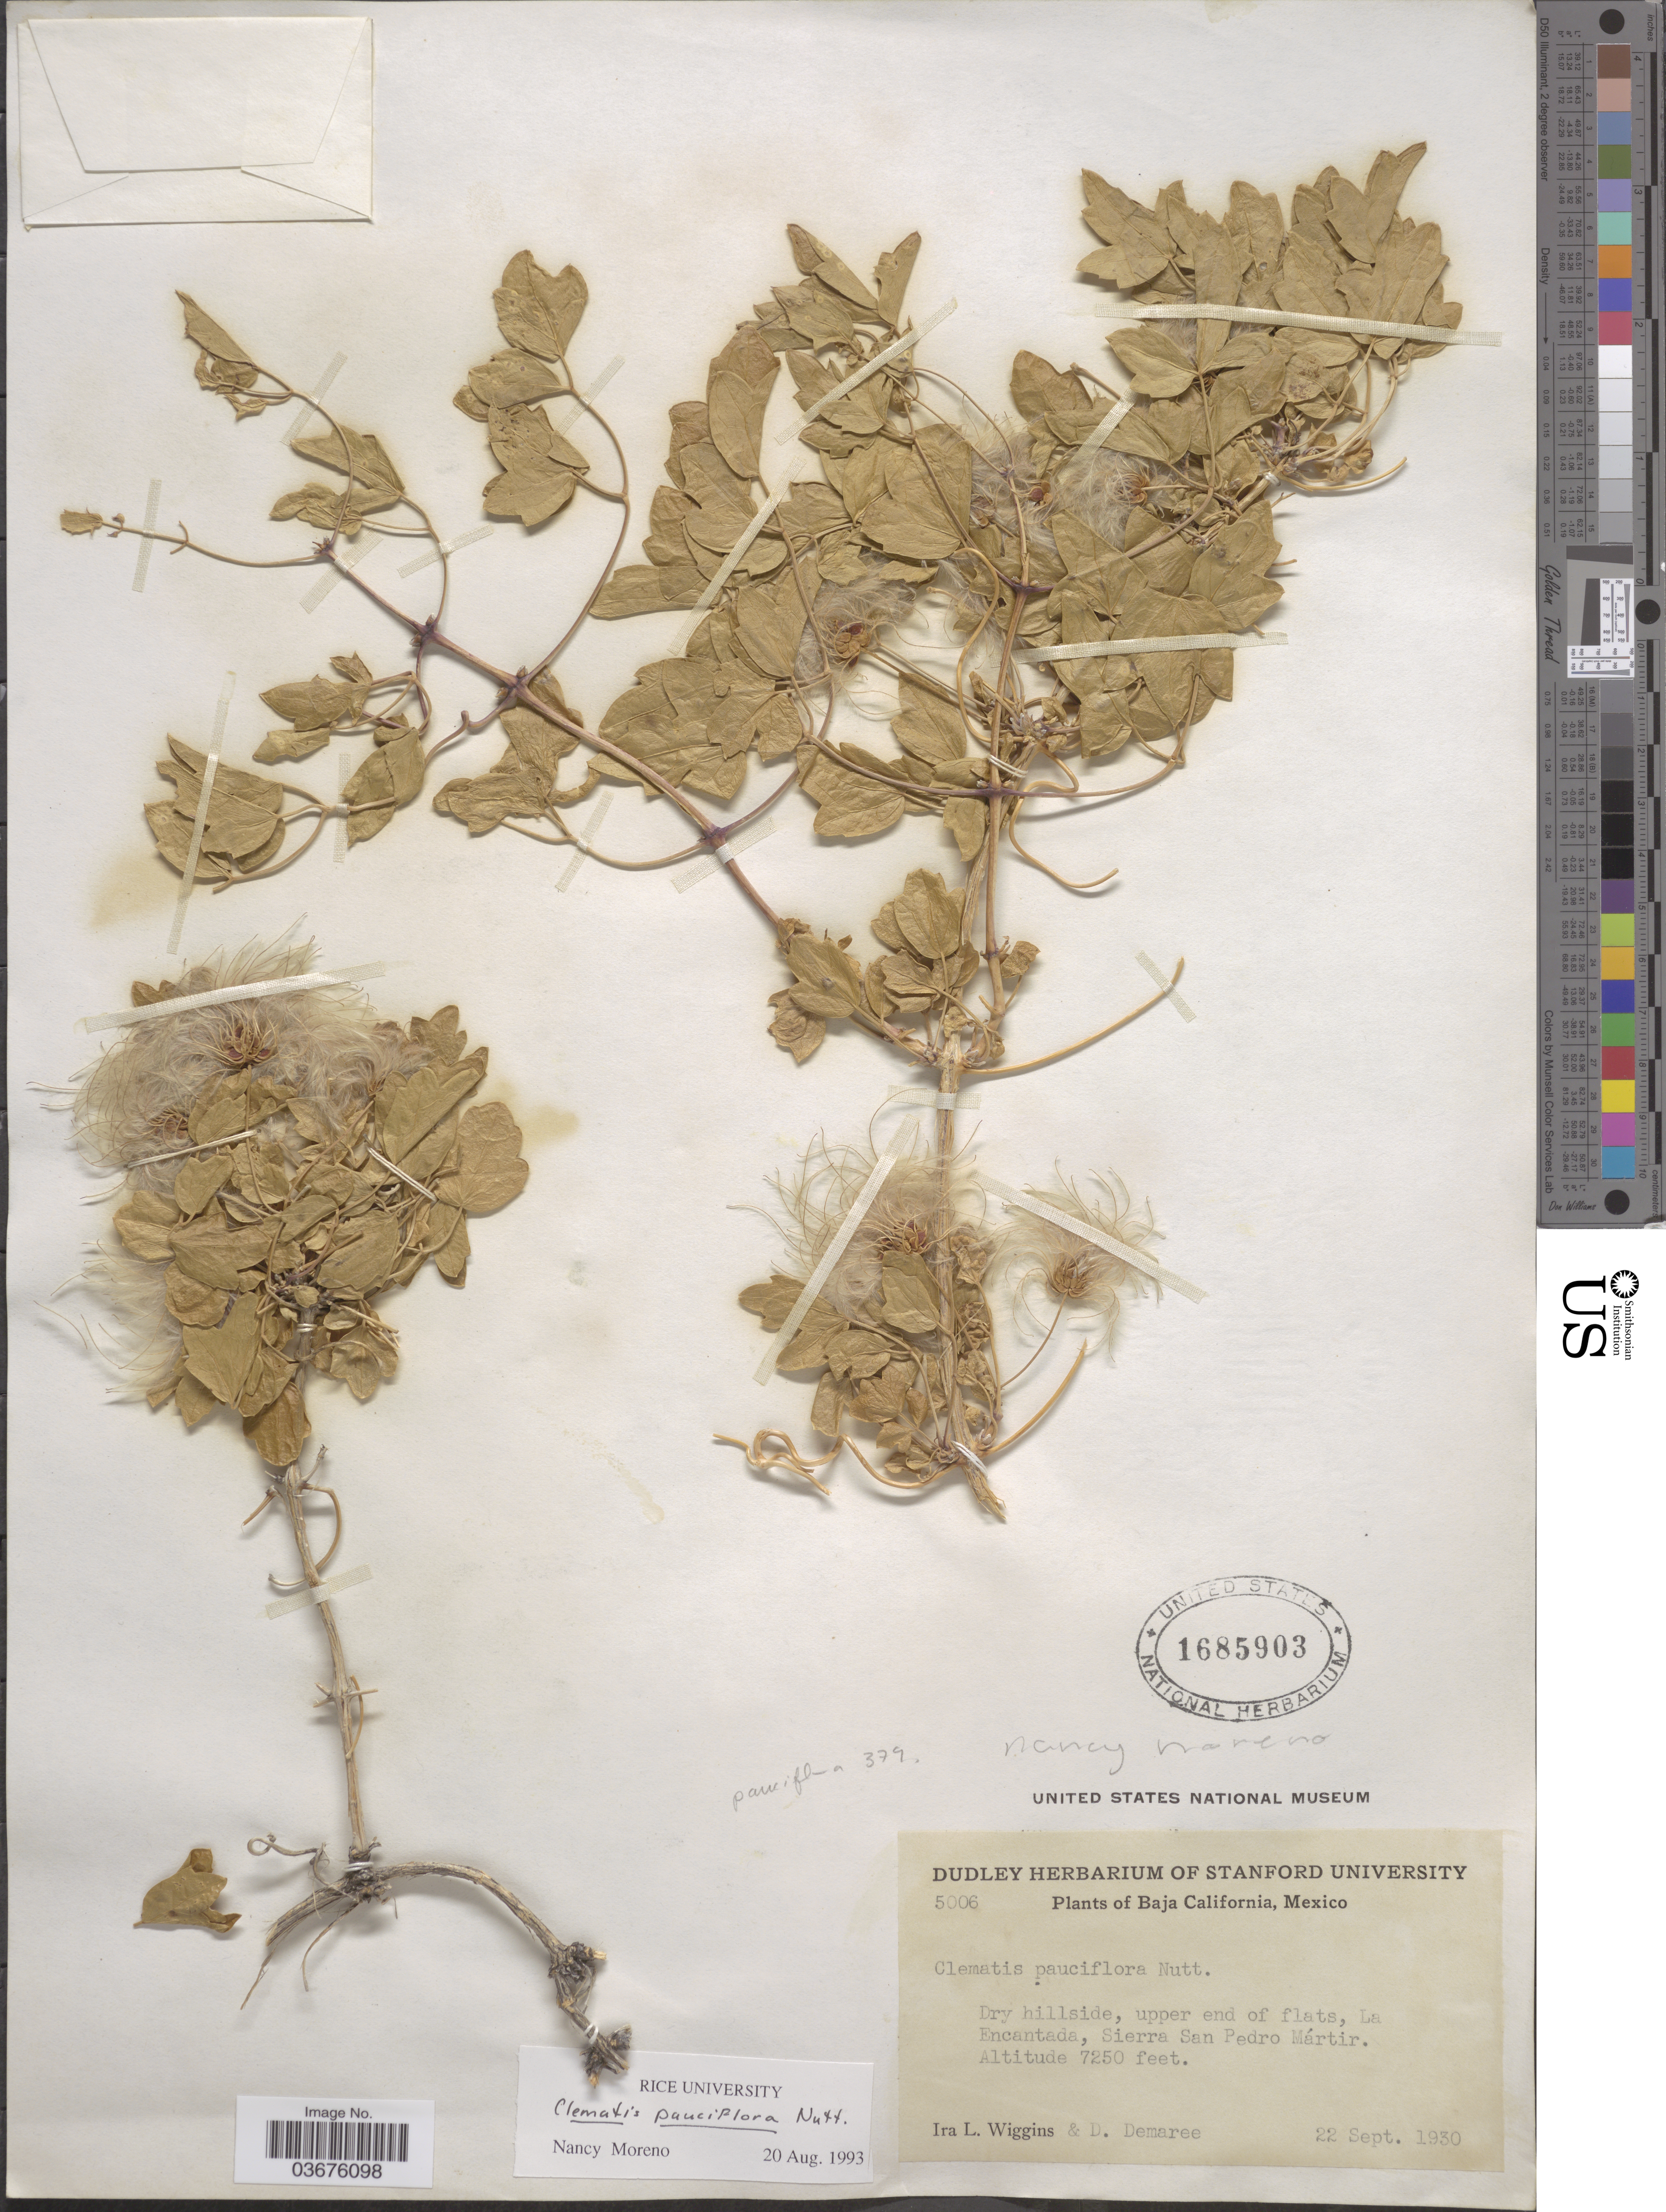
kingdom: Plantae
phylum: Tracheophyta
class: Magnoliopsida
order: Ranunculales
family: Ranunculaceae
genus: Clematis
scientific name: Clematis pauciflora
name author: Nutt. ex Torr. & A. Gray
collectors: I. L. Wiggins & D. Demaree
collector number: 5006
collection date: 1930-09-22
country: Mexico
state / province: Baja California Norte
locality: Upper end of flats, La Encantada, Sierra San Pedro Mártir.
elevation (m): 2210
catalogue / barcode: US 1685903